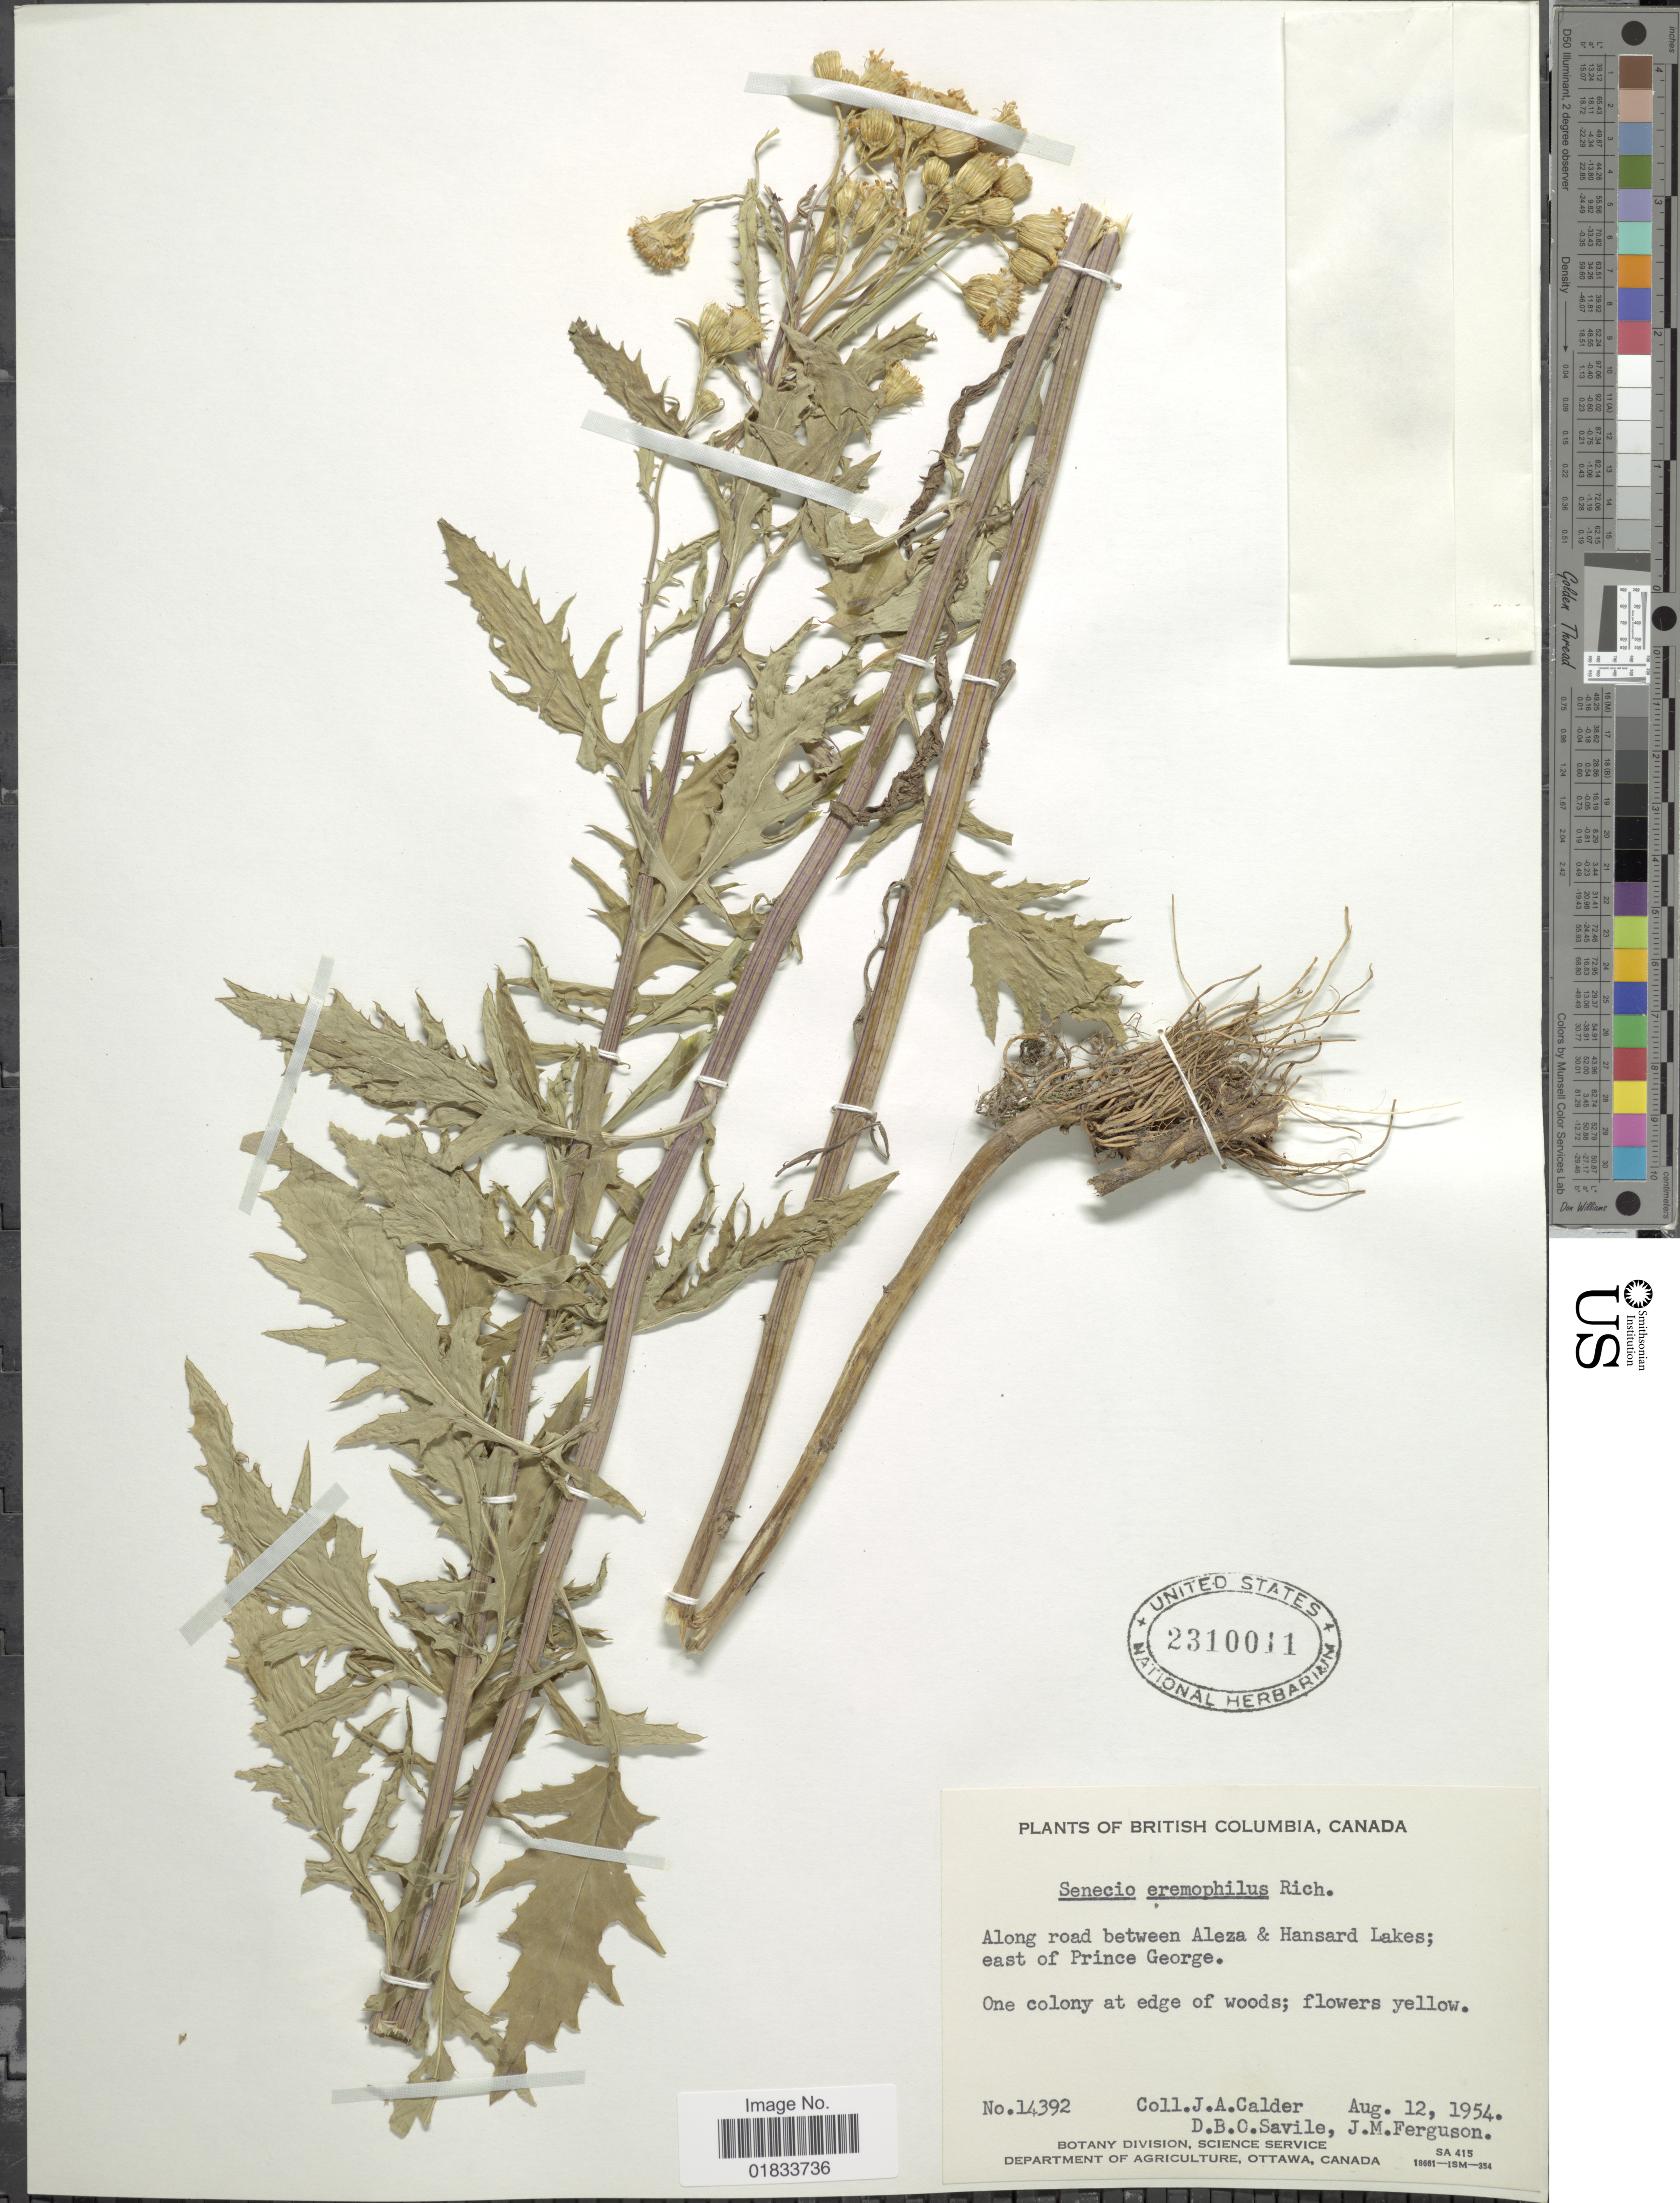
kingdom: Plantae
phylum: Tracheophyta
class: Magnoliopsida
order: Asterales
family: Asteraceae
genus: Senecio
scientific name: Senecio eremophilus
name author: Richardson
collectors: J. A. Calder, D. Savile & J. M. Ferguson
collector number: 14392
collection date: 1954-08-12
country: Canada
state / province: British Columbia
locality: Along road between Aleza & Hansard Lakes; east of Prince George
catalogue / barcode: US 2310011